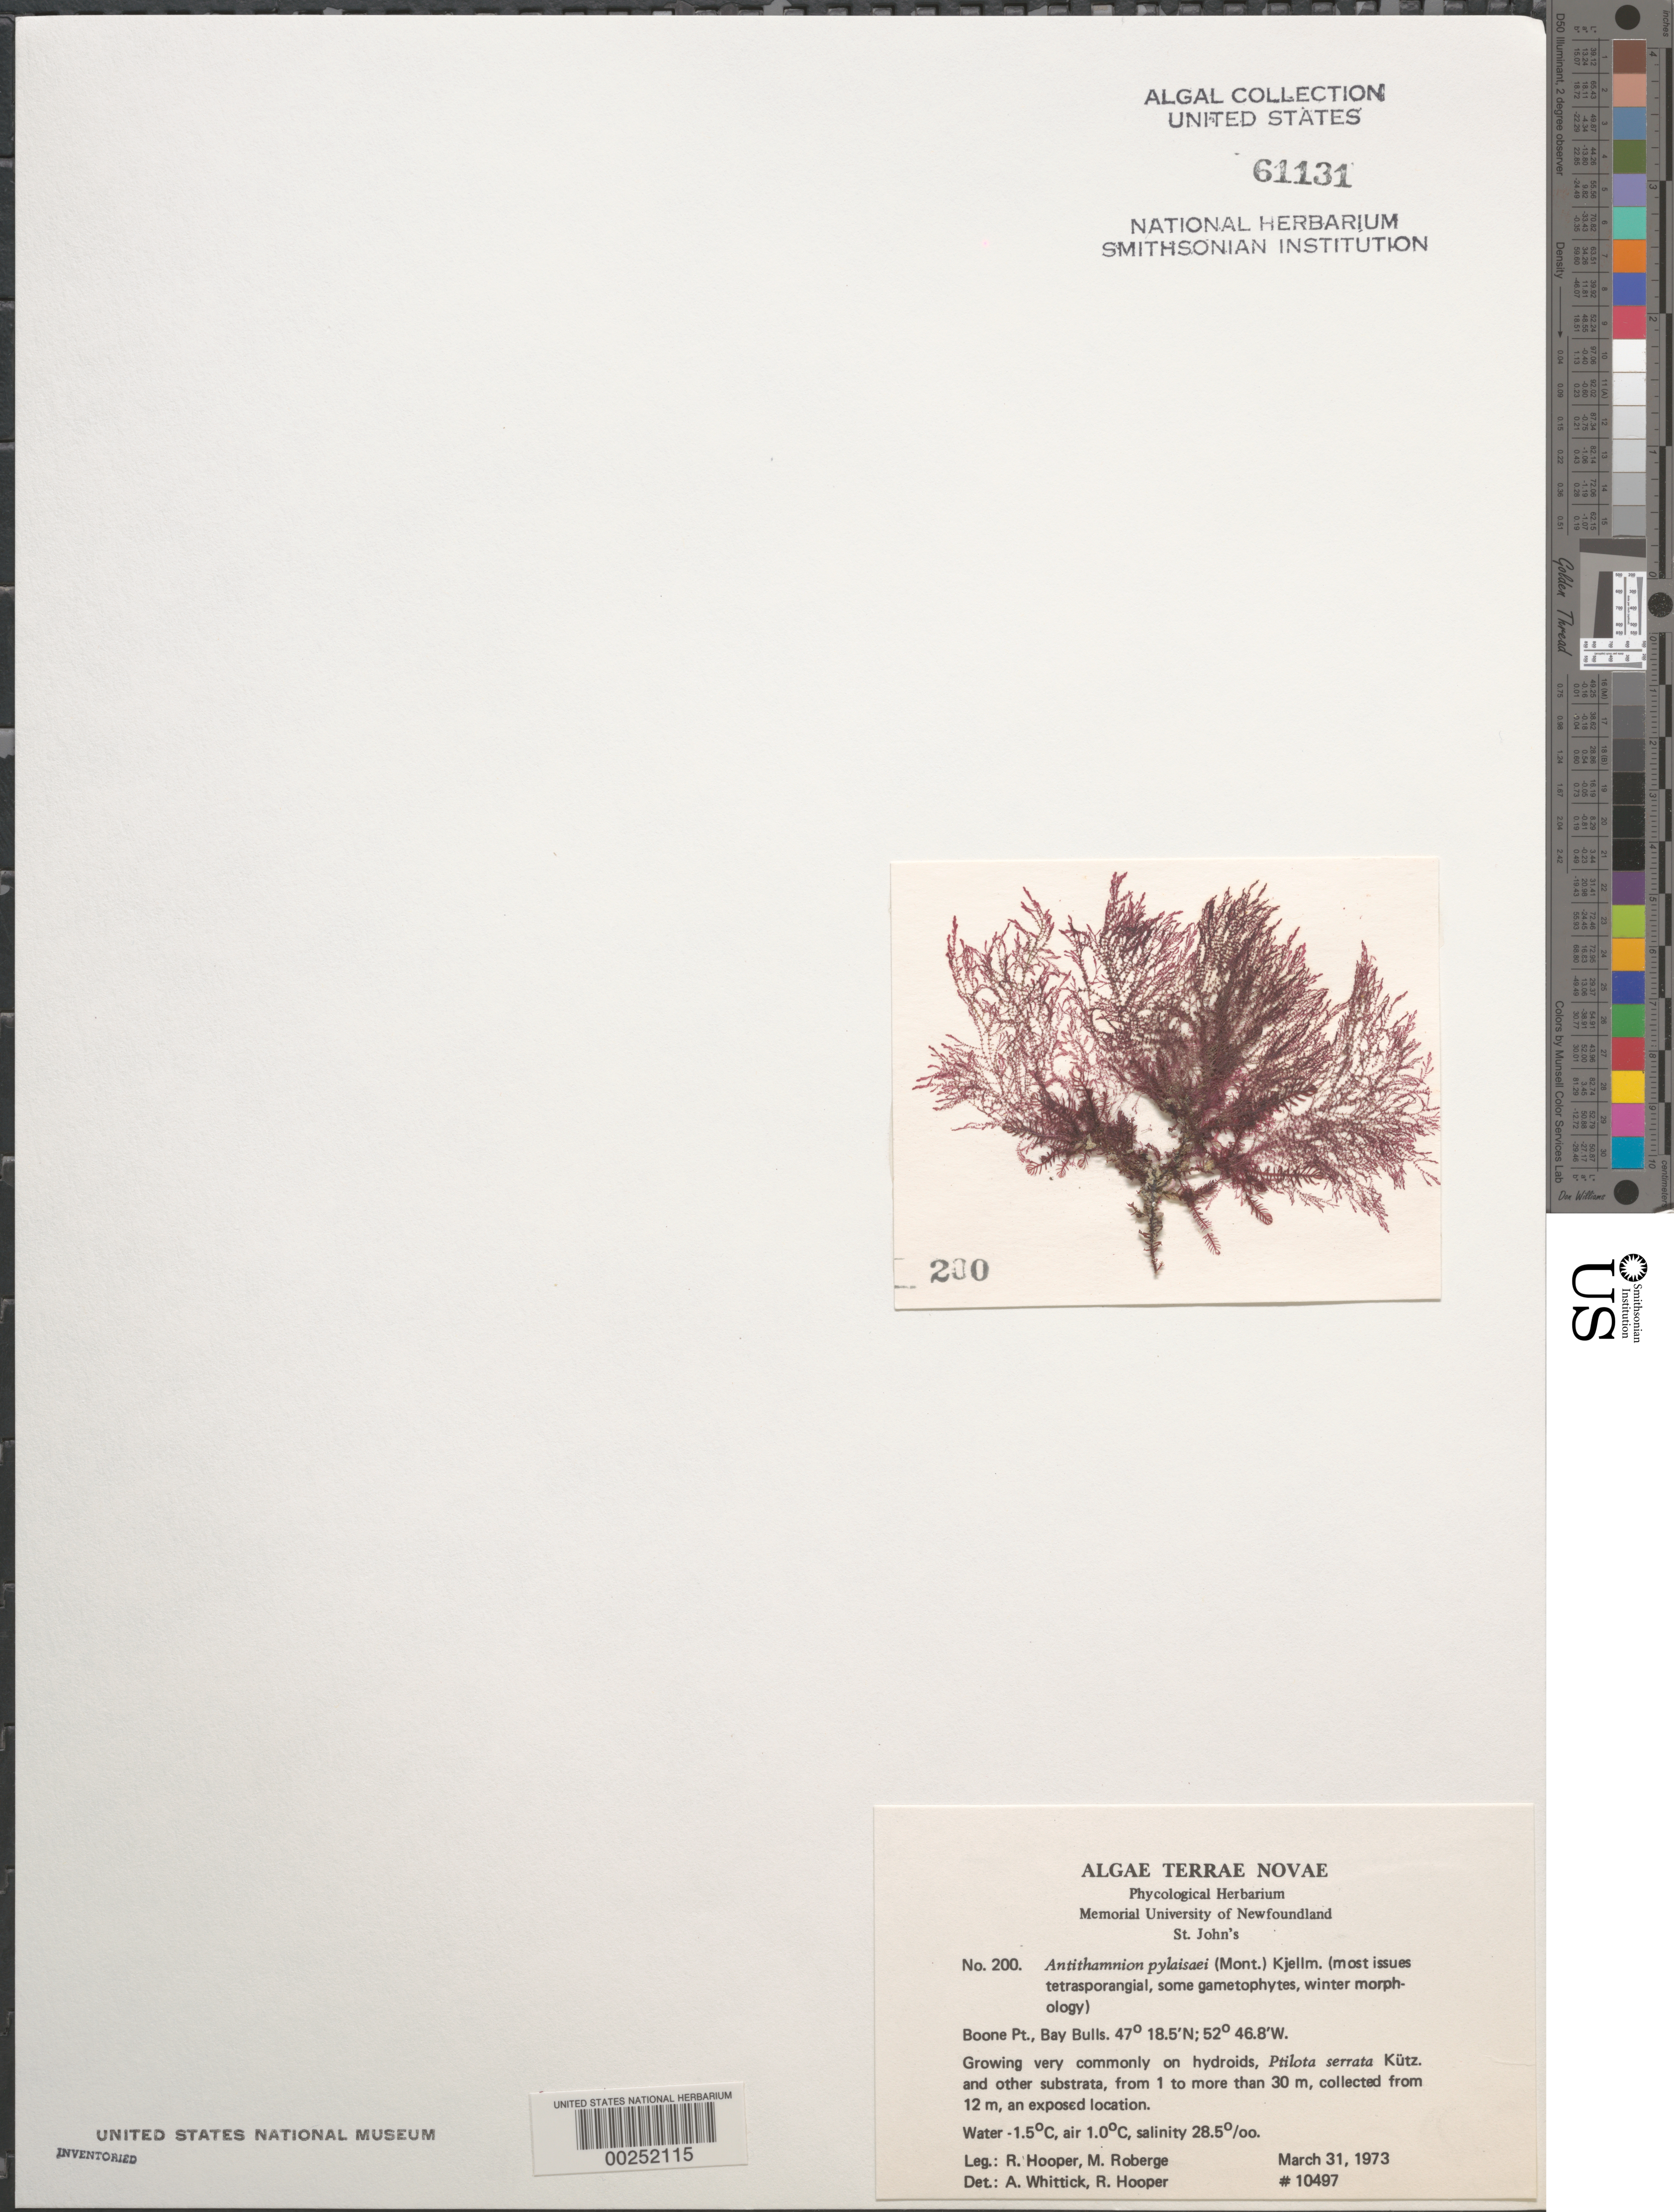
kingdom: Plantae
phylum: Rhodophyta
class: Florideophyceae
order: Ceramiales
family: Ceramiaceae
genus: Scagelia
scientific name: Scagelia pylaisaei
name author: (Montagne) M.J. Wynne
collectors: R. G. Hooper & M. Roberge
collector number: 10497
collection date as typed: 31 Mar 1973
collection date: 1973-03-31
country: Canada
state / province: Newfoundland and Labrador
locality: Boone Point, Bay Bulls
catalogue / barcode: US 61131